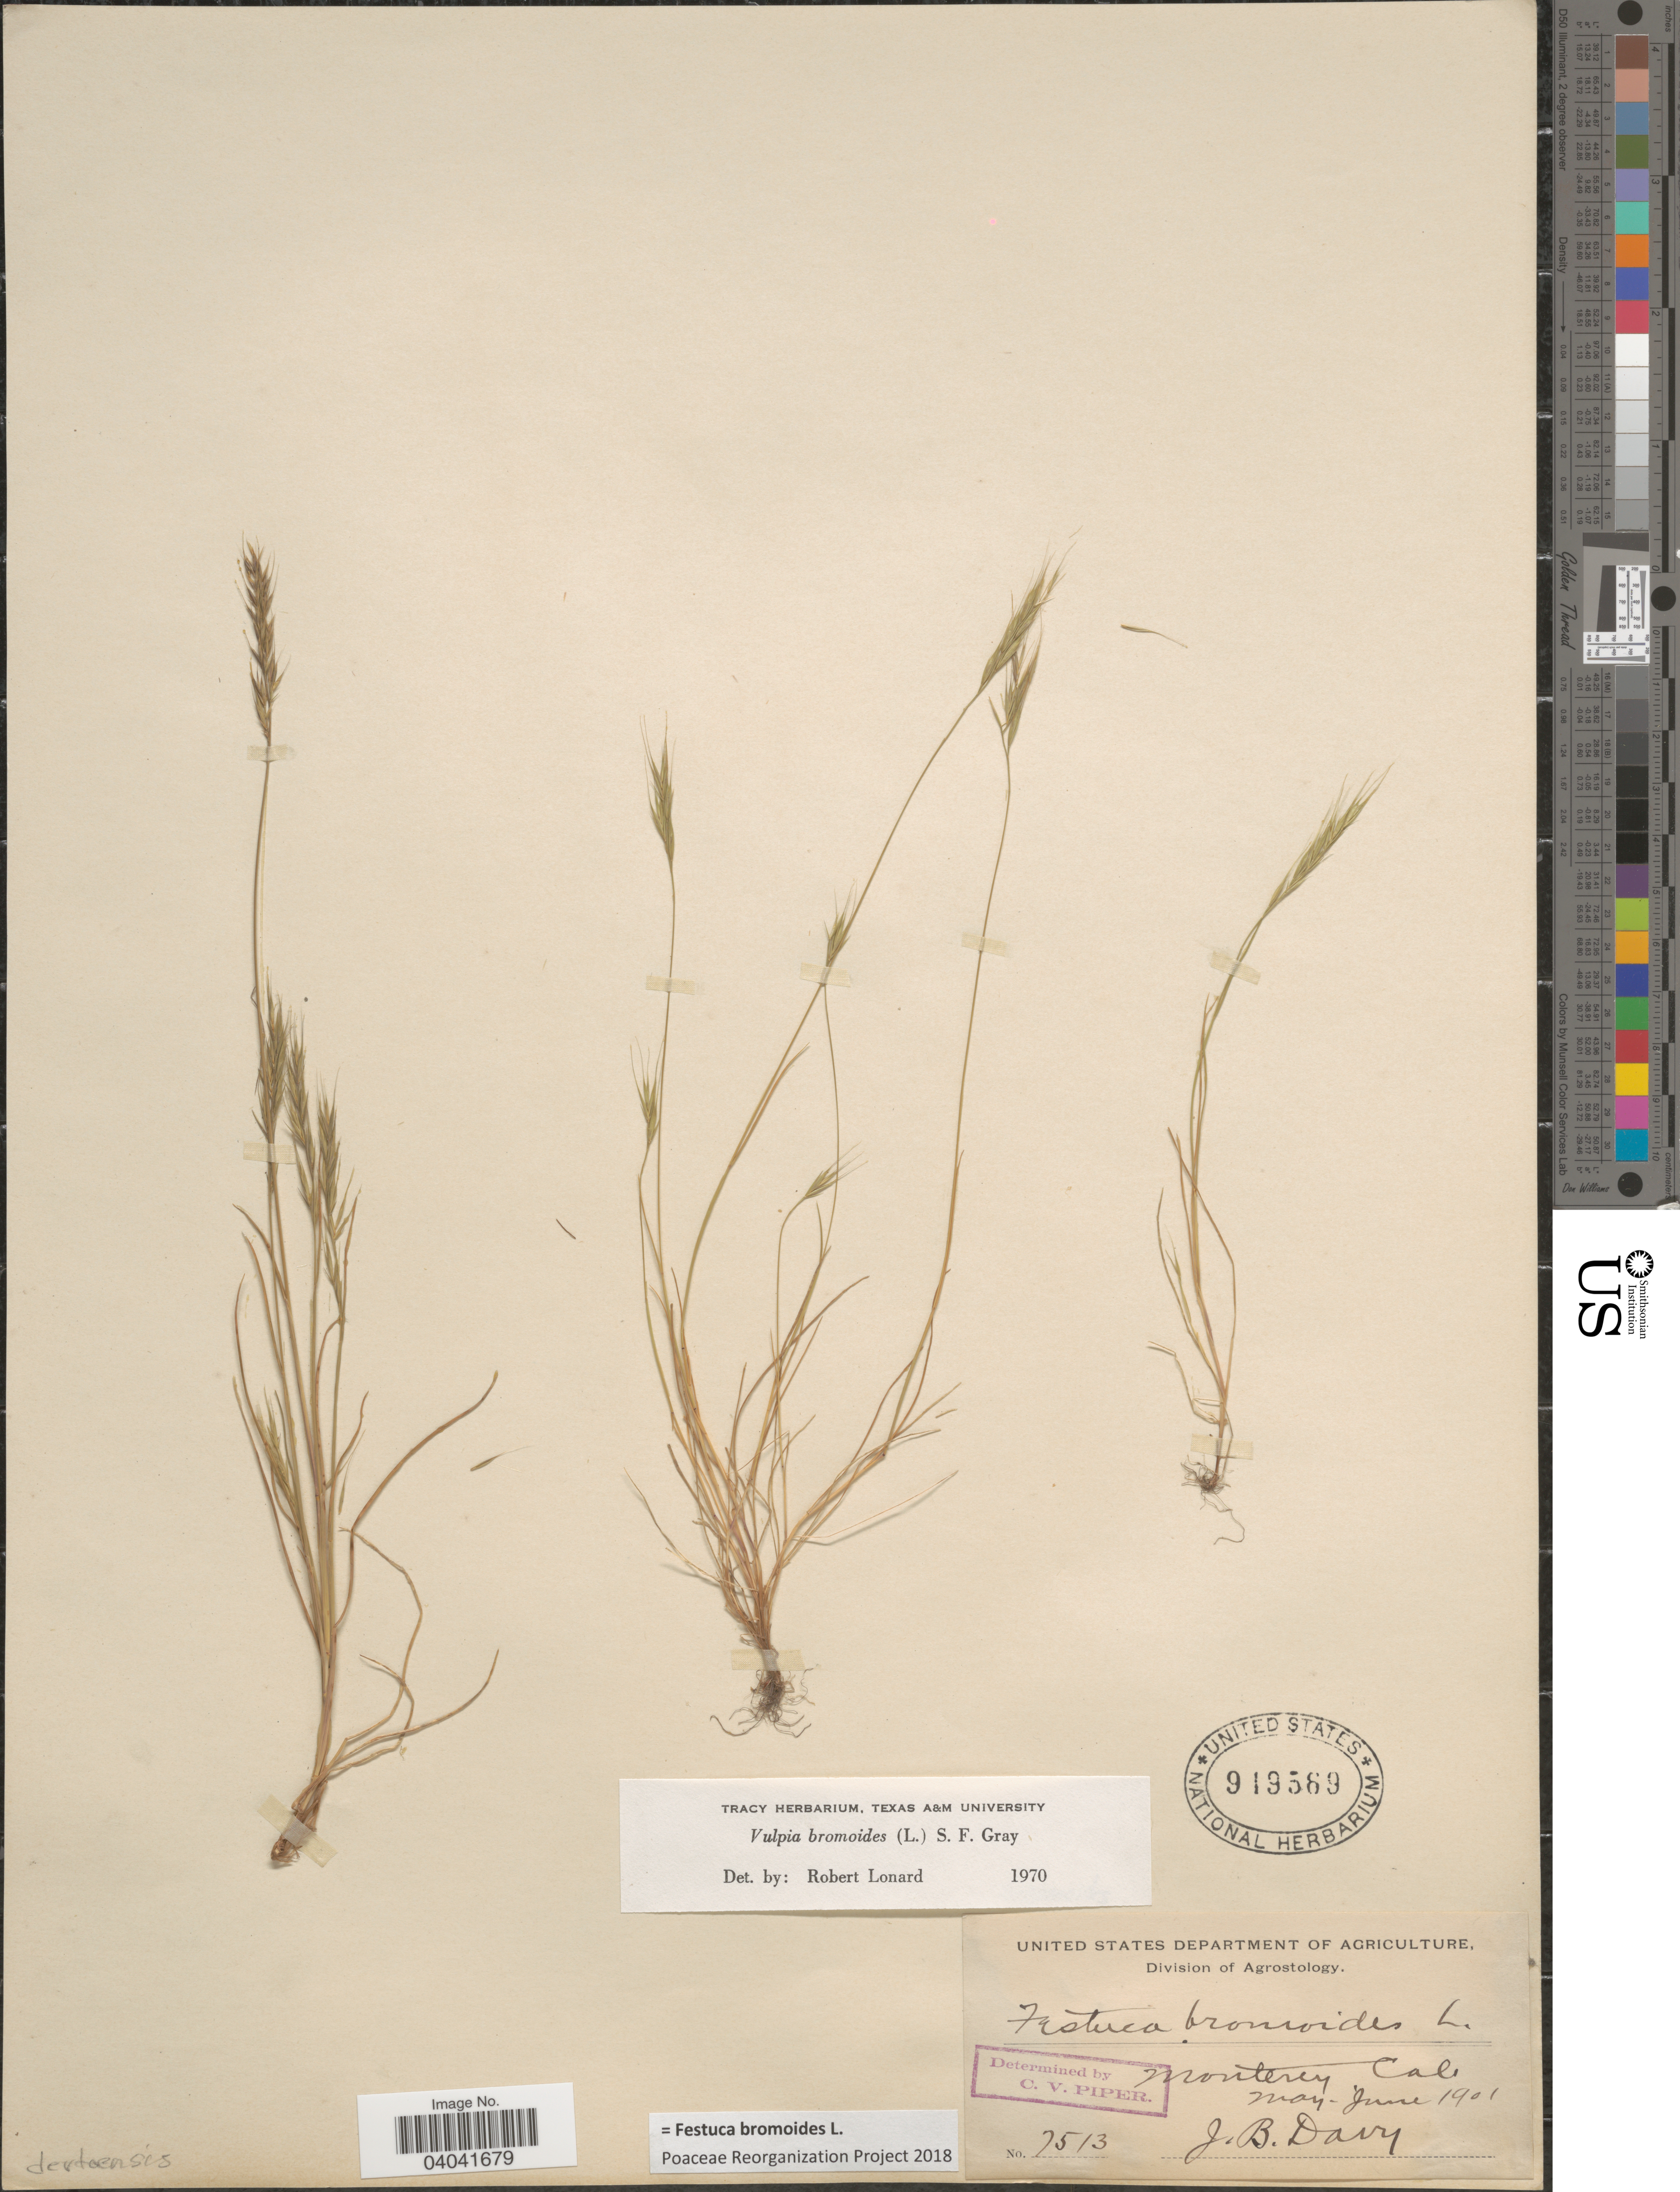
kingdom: Plantae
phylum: Tracheophyta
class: Liliopsida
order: Poales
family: Poaceae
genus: Festuca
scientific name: Festuca bromoides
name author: L.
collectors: J. Burtt Davy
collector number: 7513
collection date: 1901-05/1901-06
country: United States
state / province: California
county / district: Monterey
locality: Monterey.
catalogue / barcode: US 949569